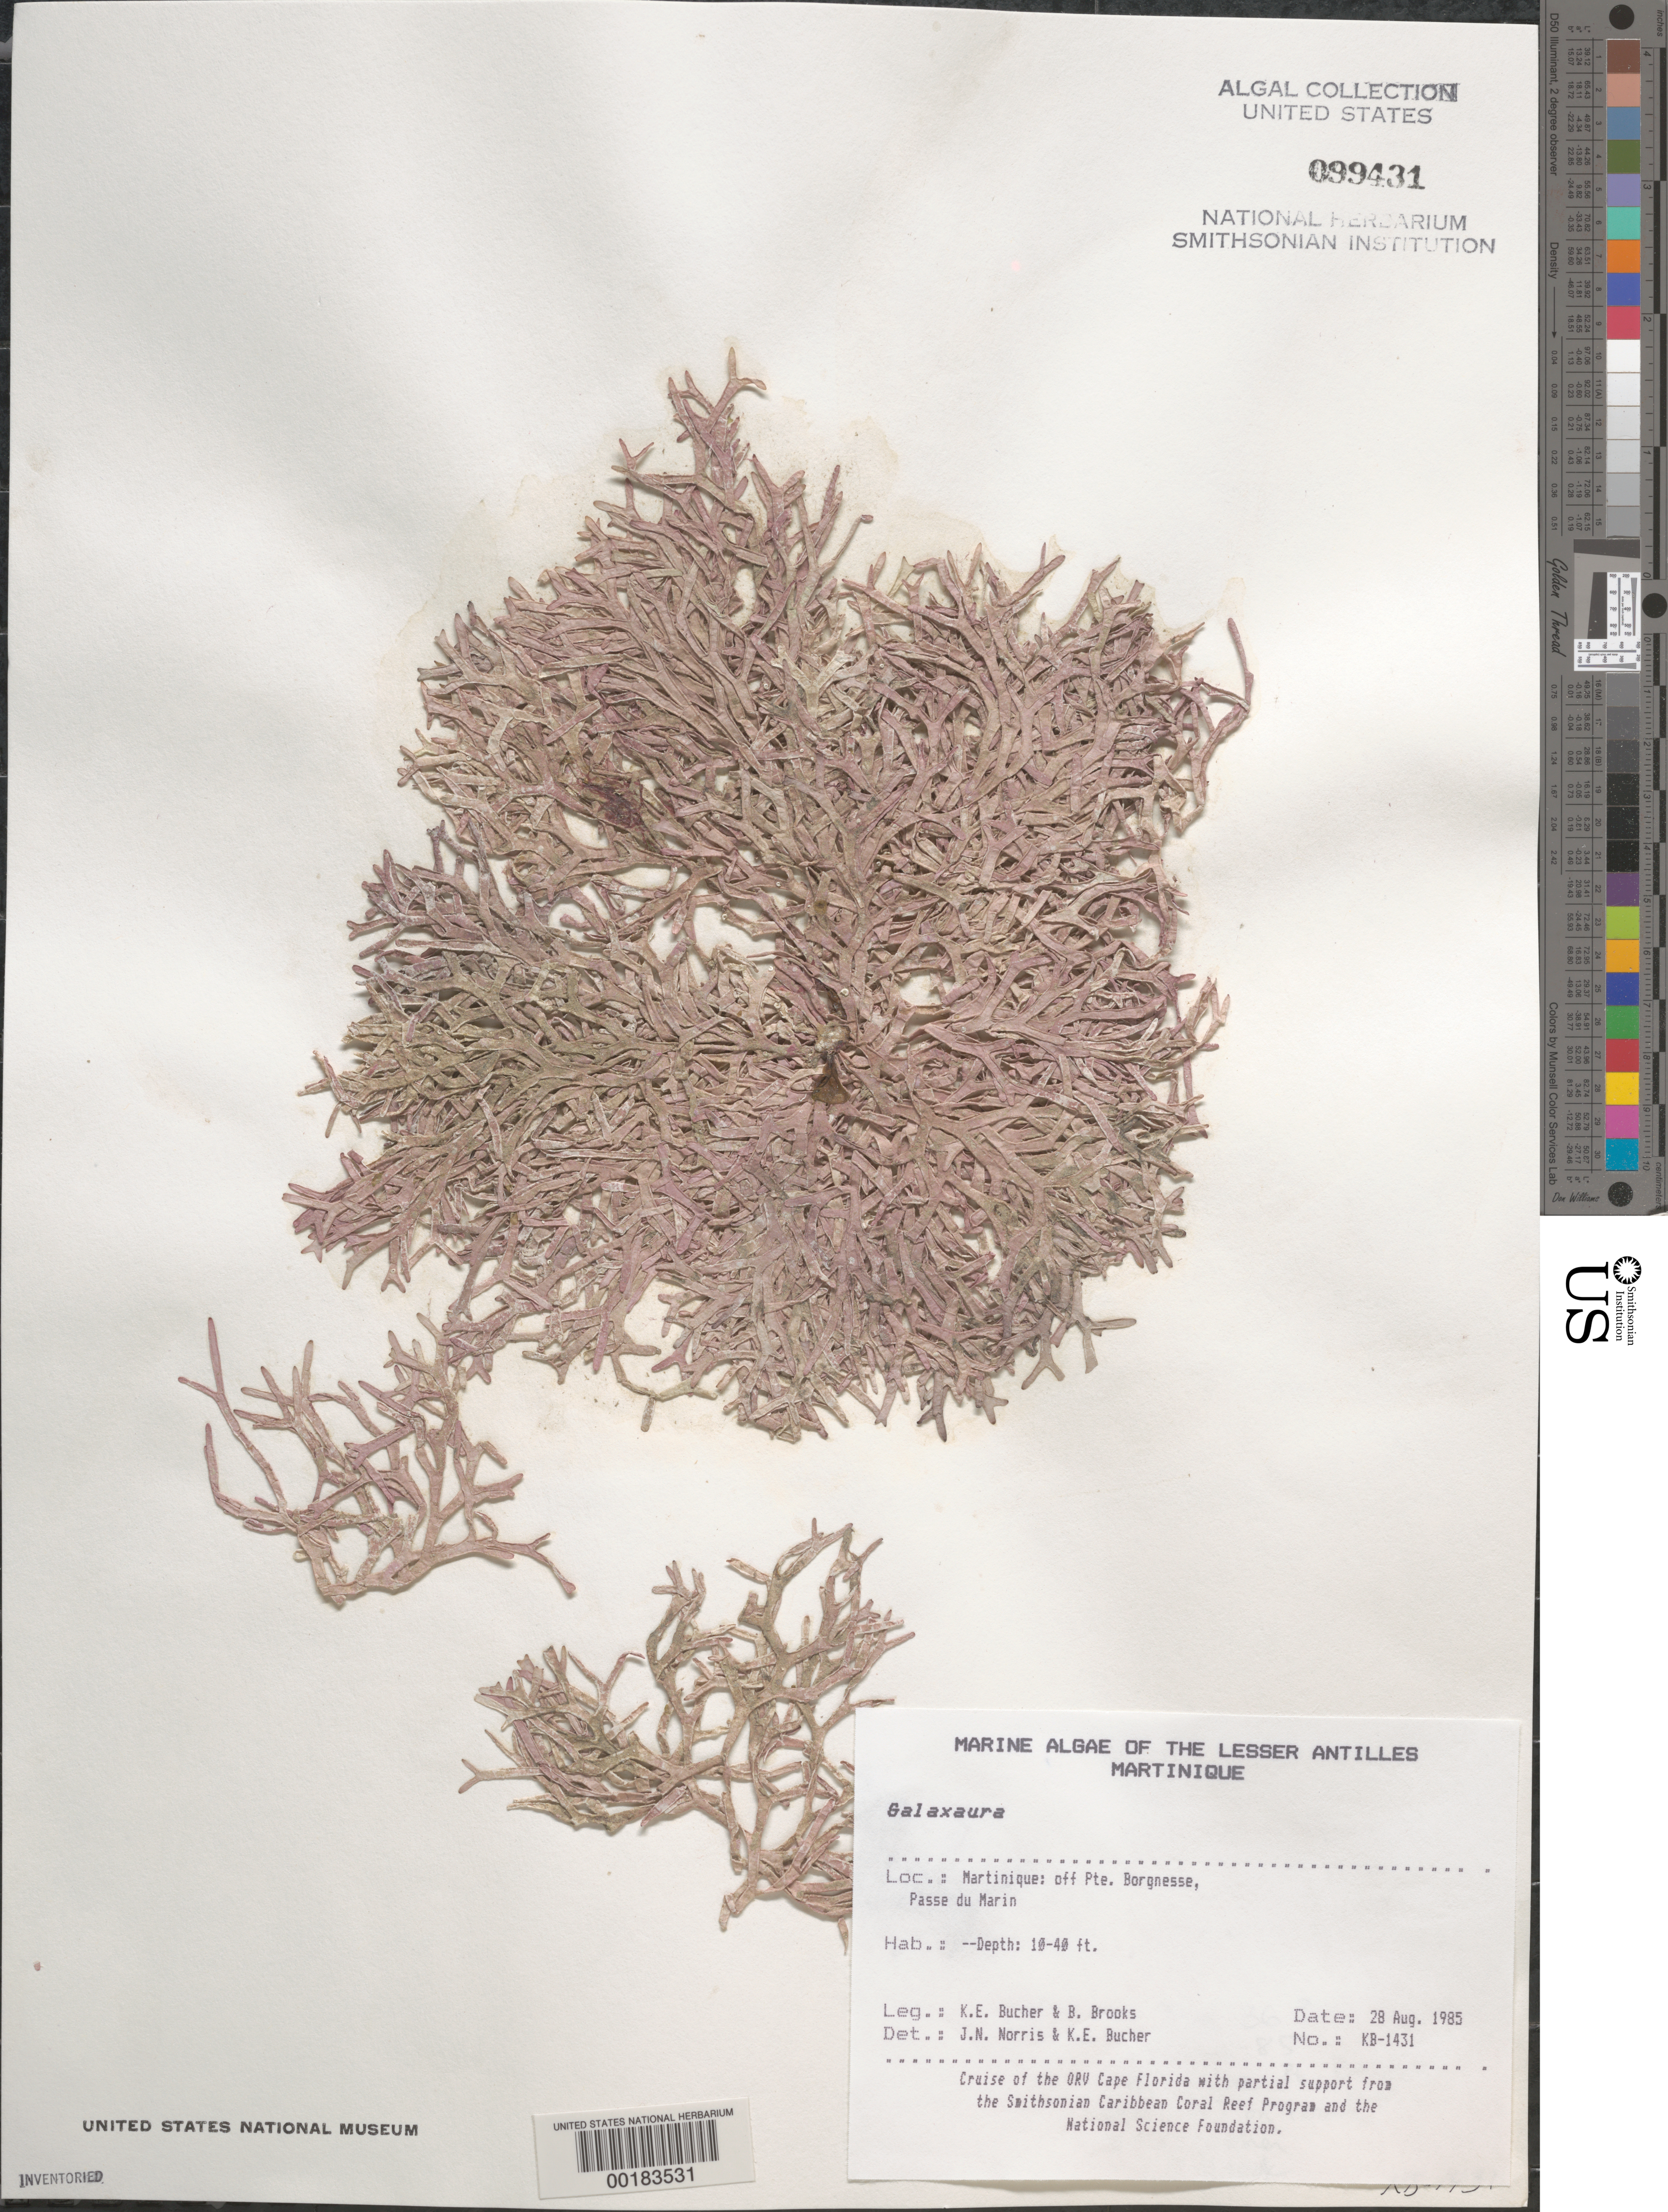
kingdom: Plantae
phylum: Rhodophyta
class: Florideophyceae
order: Nemaliales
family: Galaxauraceae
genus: Galaxaura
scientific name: Galaxaura sp.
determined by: Norris, J. N.; Bucher, K. E.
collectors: K. E. Bucher & B. Brooks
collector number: Kb-1431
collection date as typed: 28 Aug 1985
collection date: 1985-08-28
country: Martinique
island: Martinique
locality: Passe du Marin, off Pointe Borgnesse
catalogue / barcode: US 99431